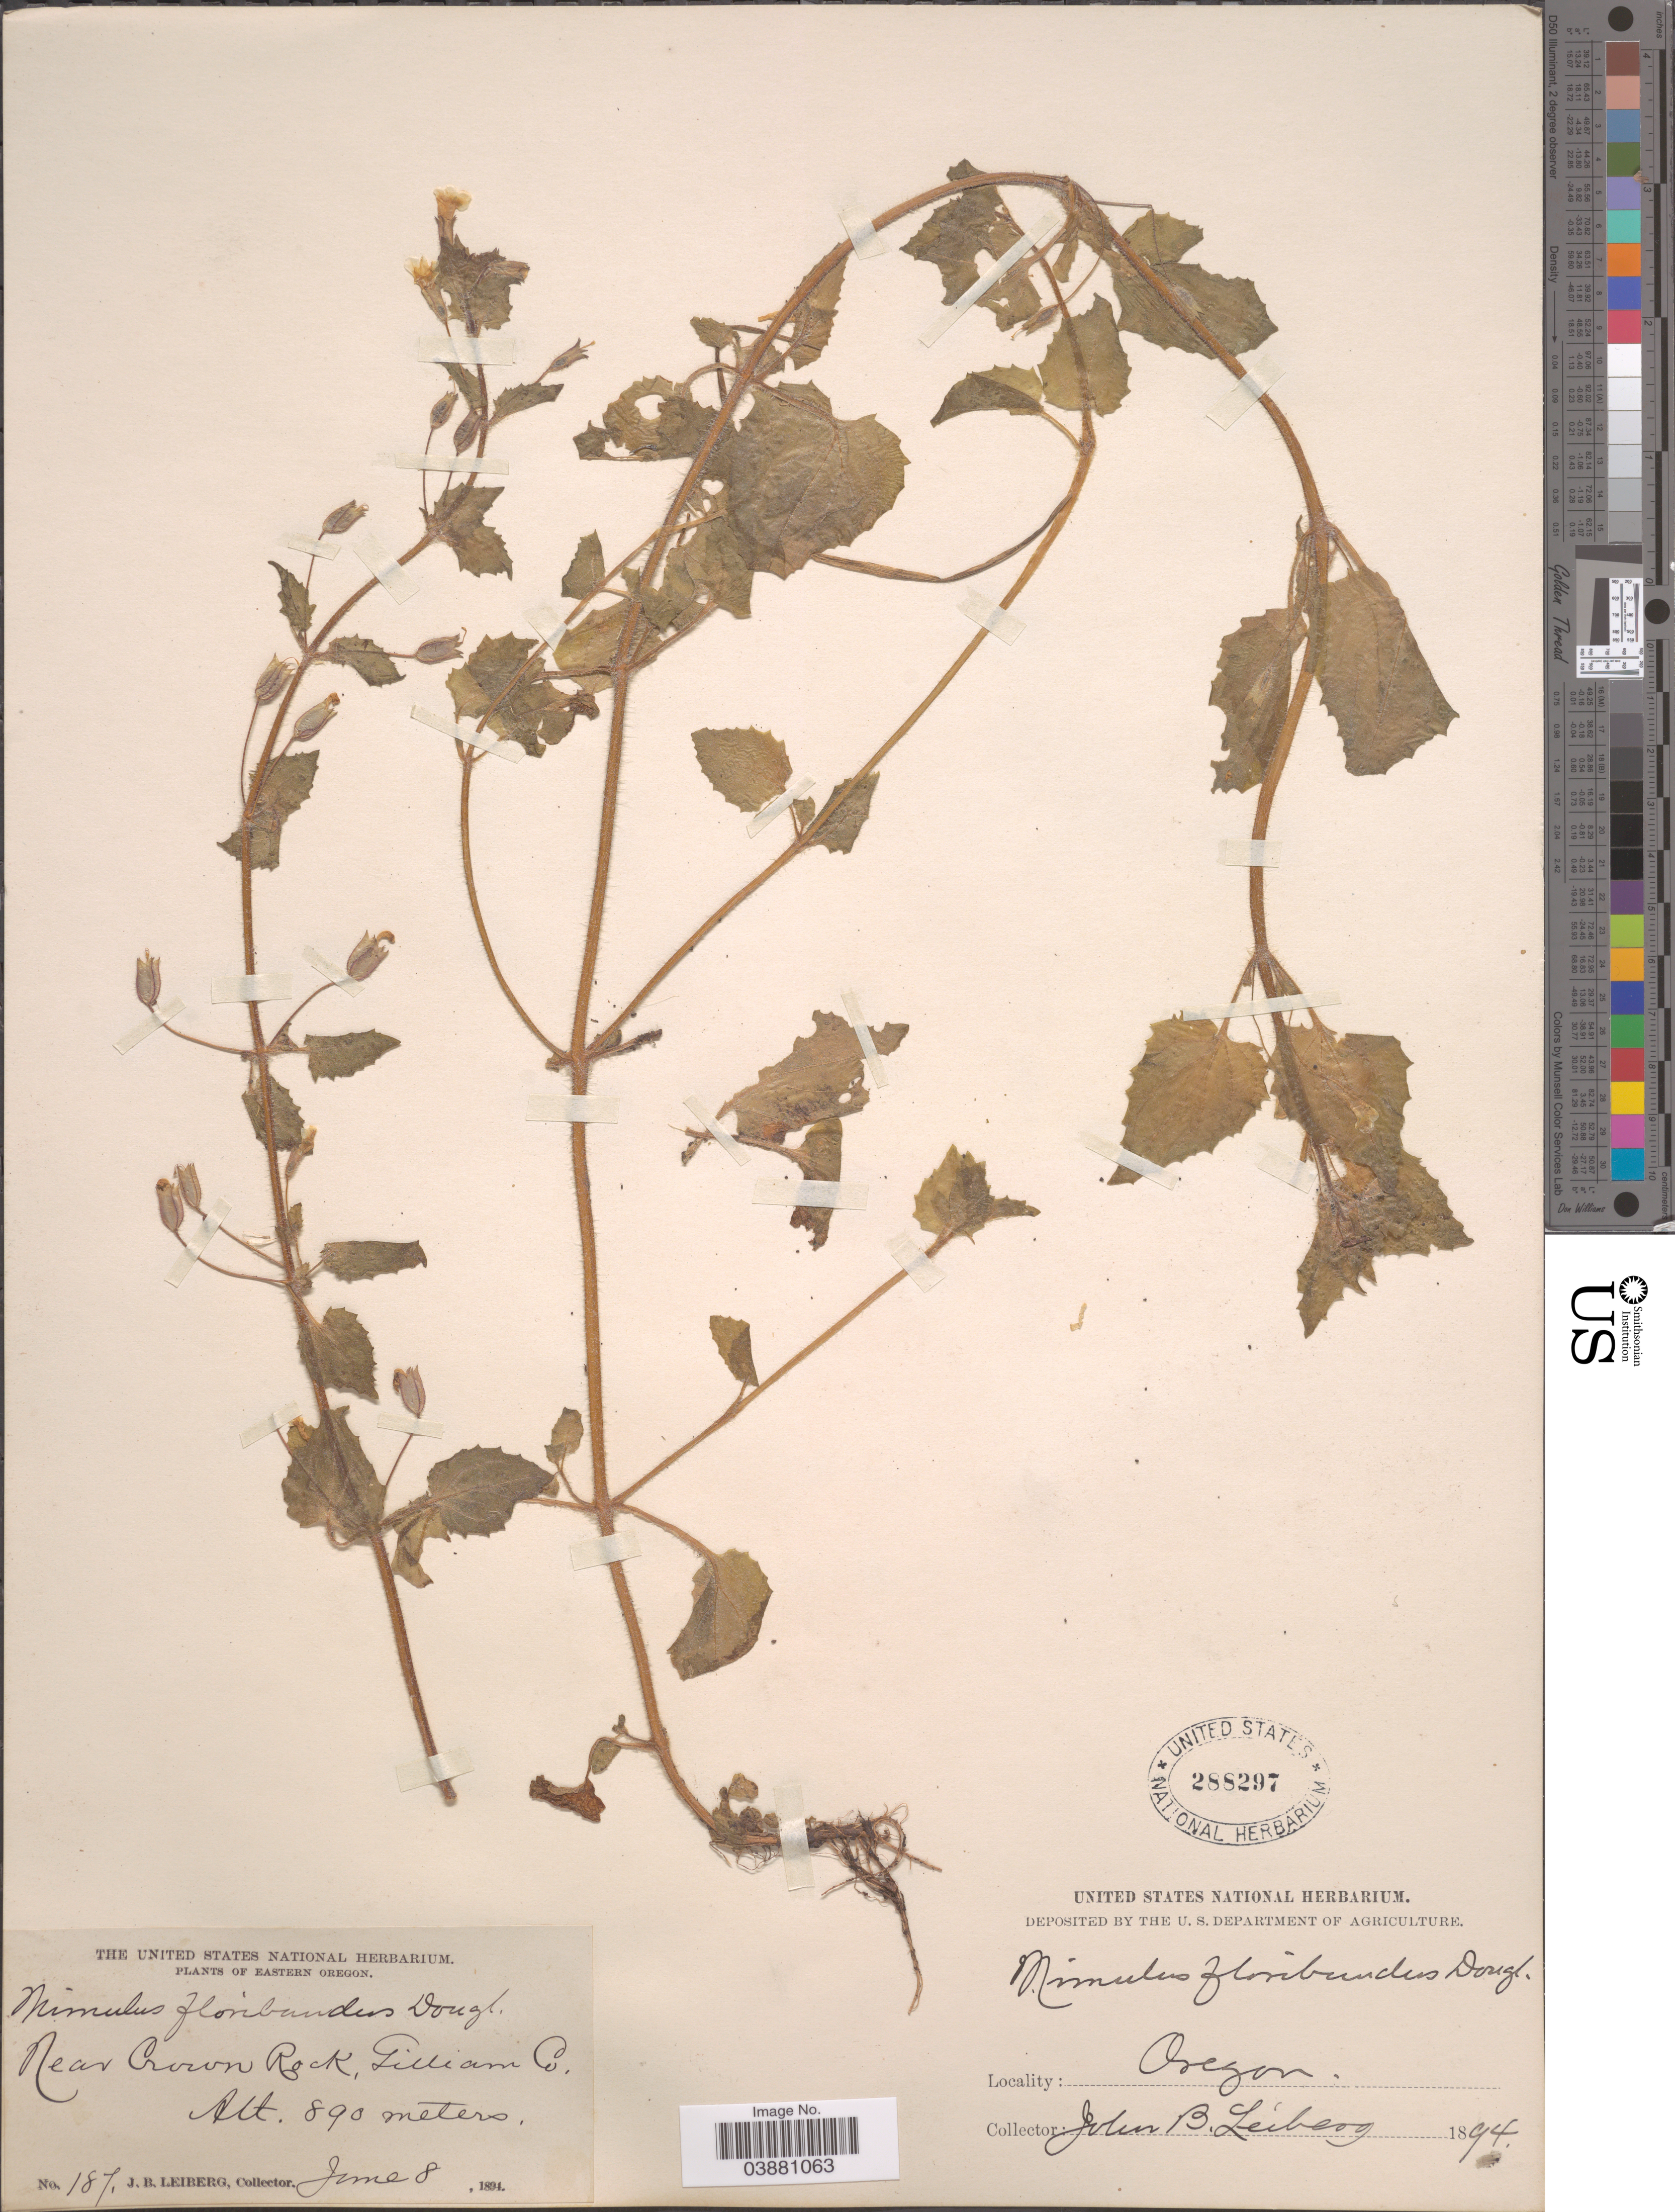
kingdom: Plantae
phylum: Tracheophyta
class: Magnoliopsida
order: Lamiales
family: Phrymaceae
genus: Mimulus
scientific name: Mimulus floribundus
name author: Douglas ex Lindl.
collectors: J. B. Leiberg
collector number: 187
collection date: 1894-06-08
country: United States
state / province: Oregon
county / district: Gilliam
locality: Eastern Oregon. Near Crown Rock, Gilliam Co.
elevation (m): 890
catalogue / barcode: US 288297